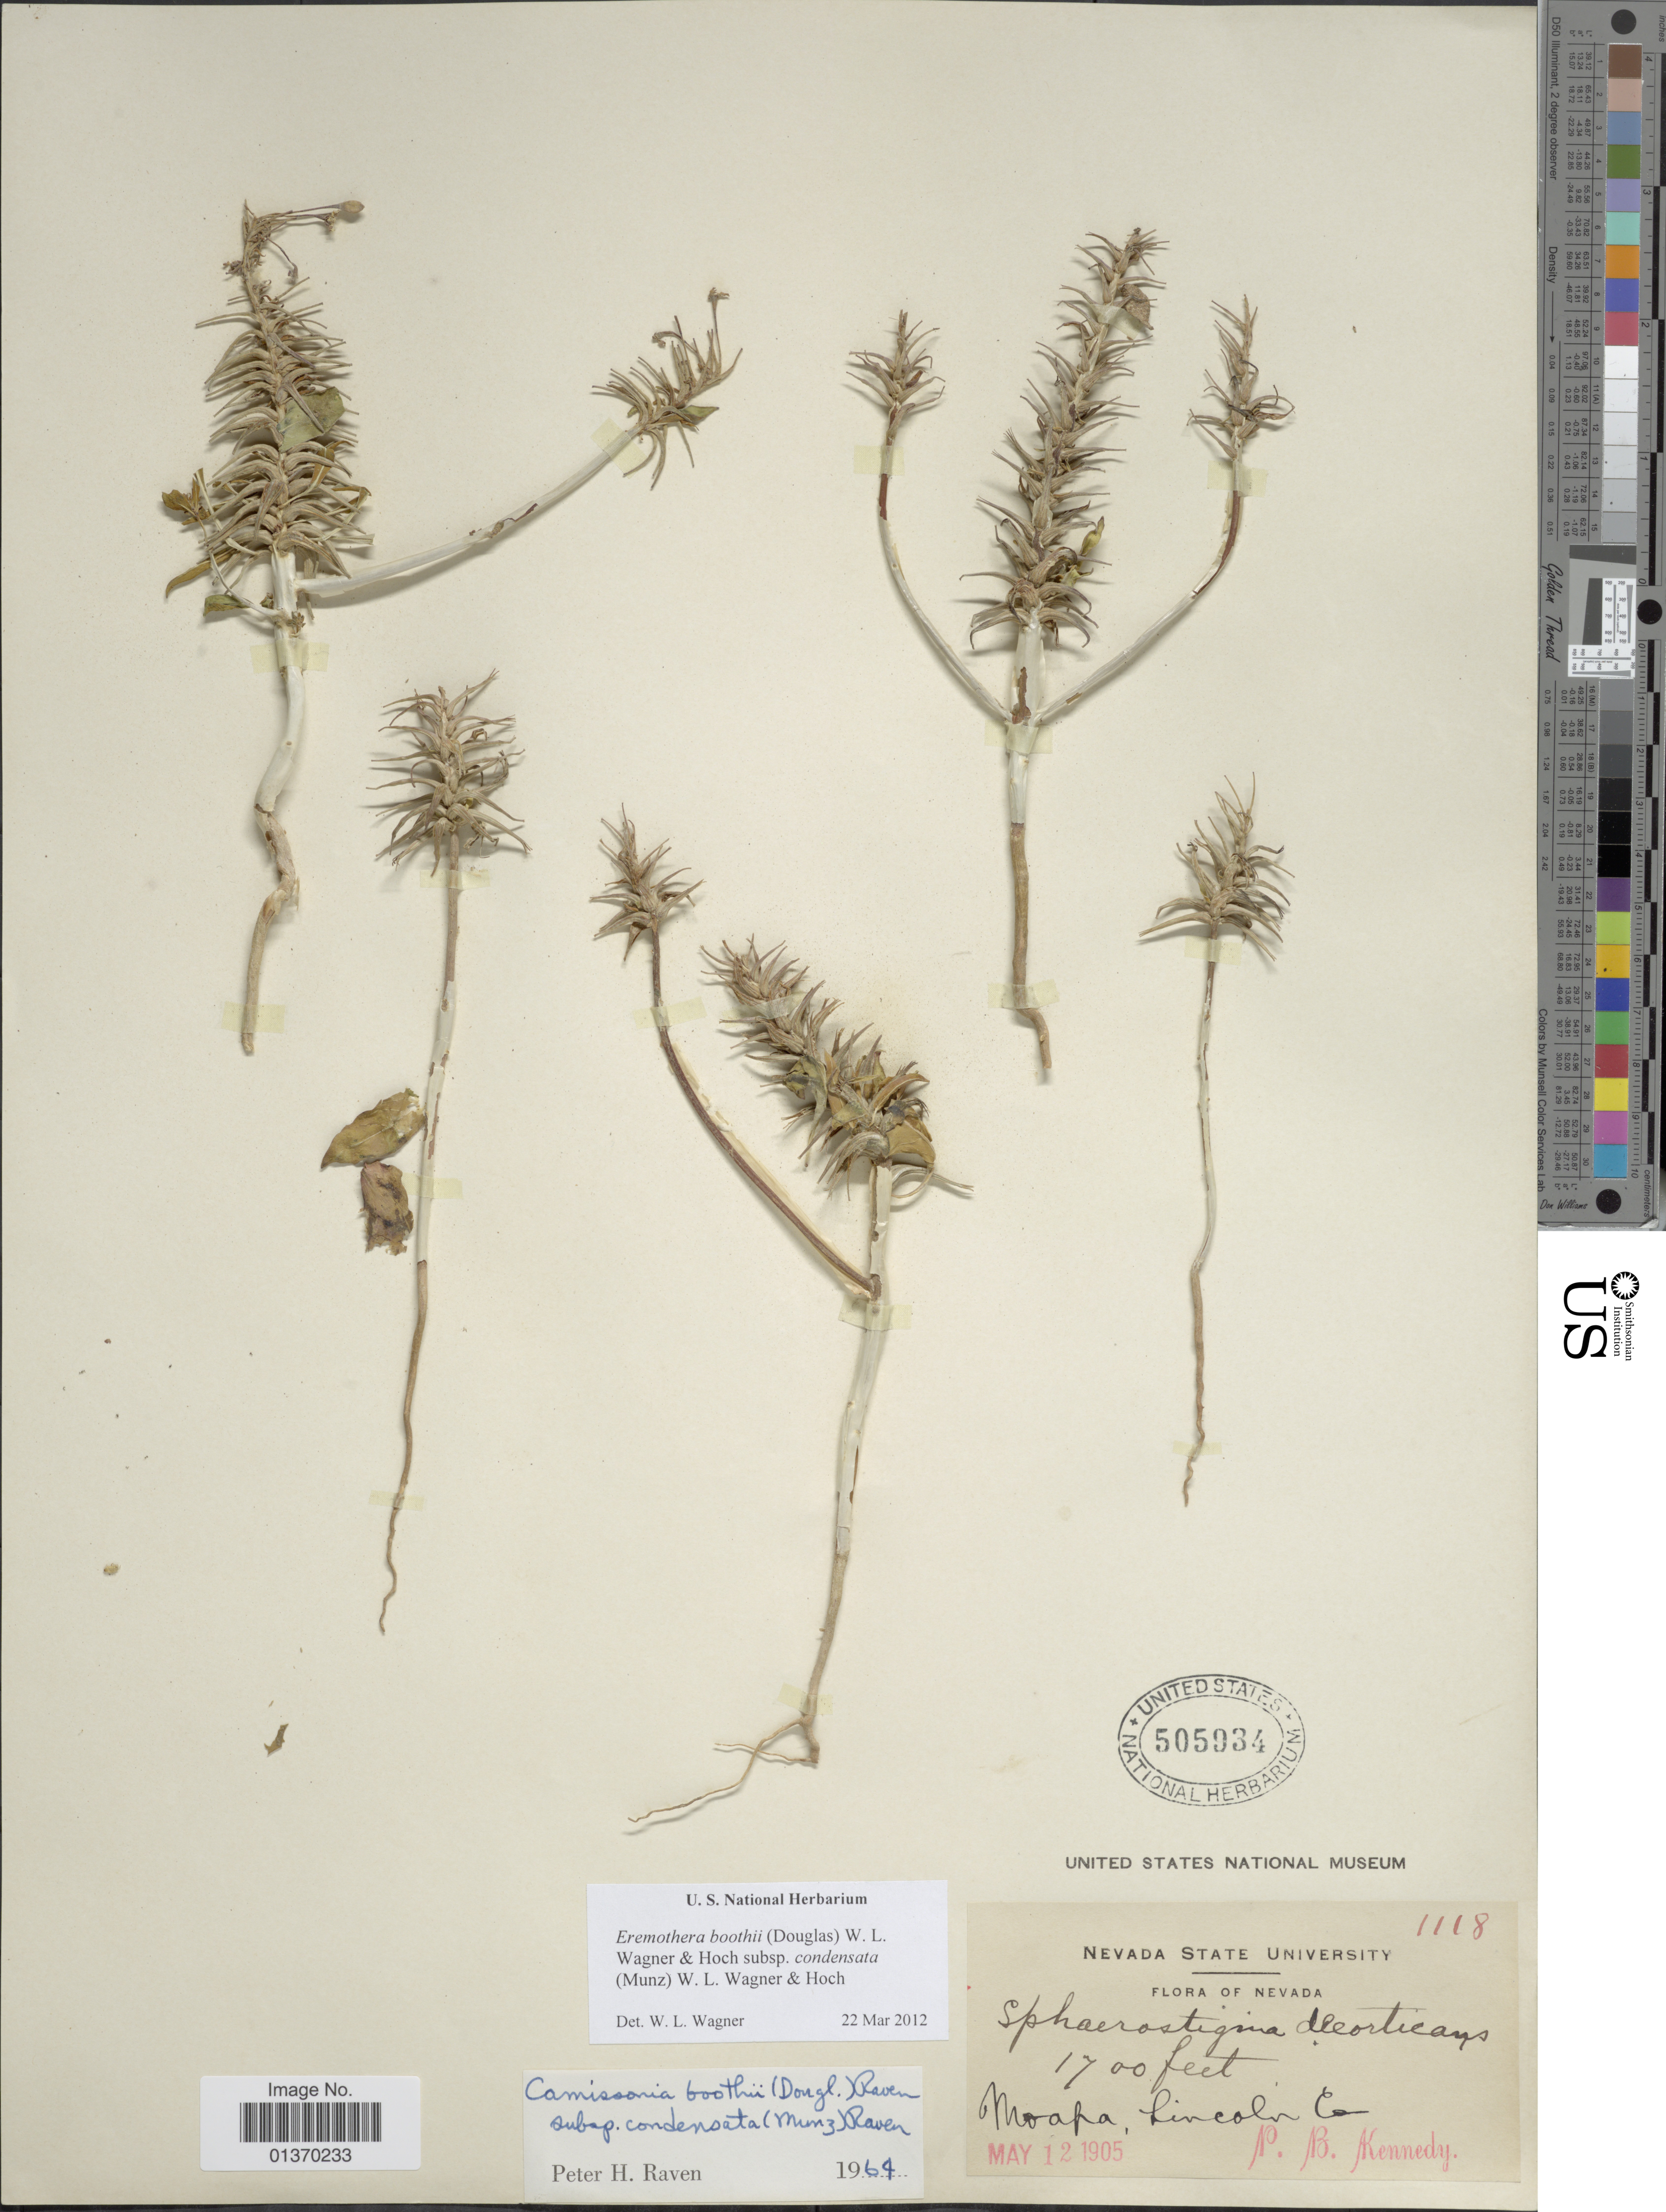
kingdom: Plantae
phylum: Tracheophyta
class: Magnoliopsida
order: Myrtales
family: Onagraceae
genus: Eremothera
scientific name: Eremothera boothii subsp. condensata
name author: (Munz) W.L. Wagner & Hoch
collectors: P. B. Kennedy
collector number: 1118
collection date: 1905-05-12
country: United States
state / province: Nevada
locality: Moapa, Lincoln Co.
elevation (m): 518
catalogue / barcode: US 505934